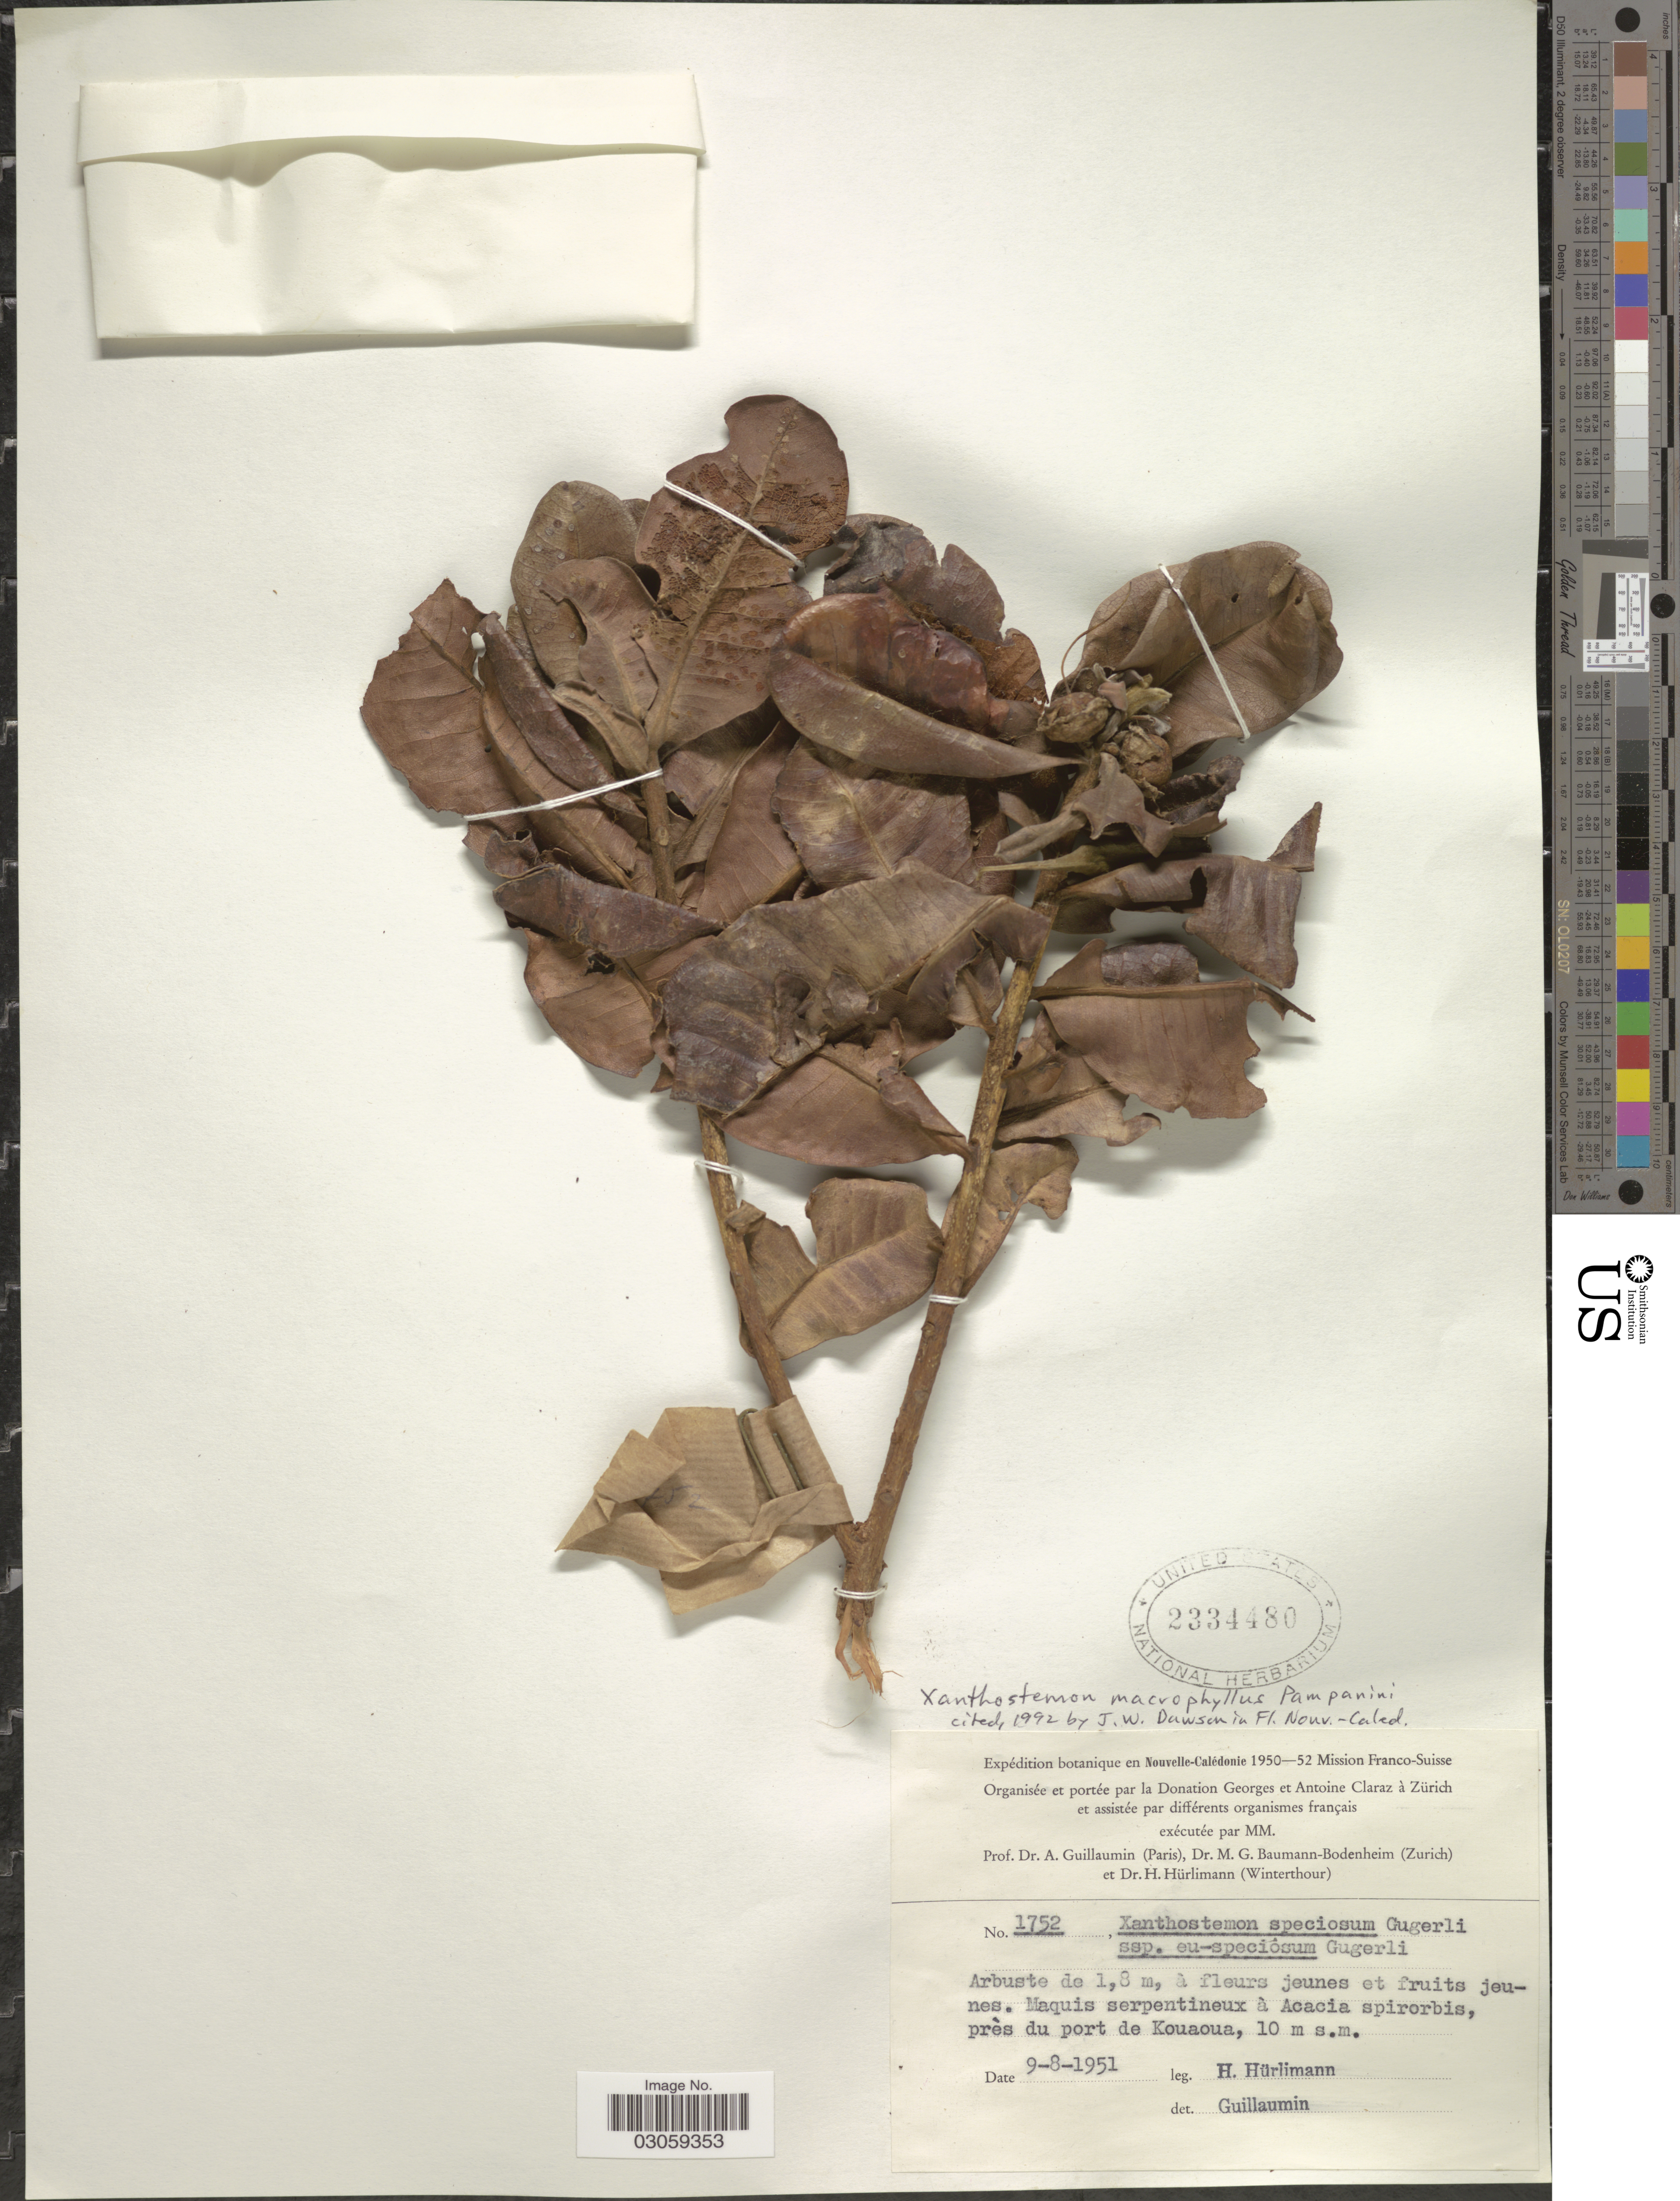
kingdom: Plantae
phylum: Tracheophyta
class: Magnoliopsida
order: Myrtales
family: Myrtaceae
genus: Xanthostemon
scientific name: Xanthostemon macrophyllus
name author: Pamp.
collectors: H. Hürlimann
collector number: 1752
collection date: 1951-08-09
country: New Caledonia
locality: En Nouvelle-Calédonie. Maquis serpentineux à Acacia sprirorbis, près du port de Kouaoua.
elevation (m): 10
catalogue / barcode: US 2334480